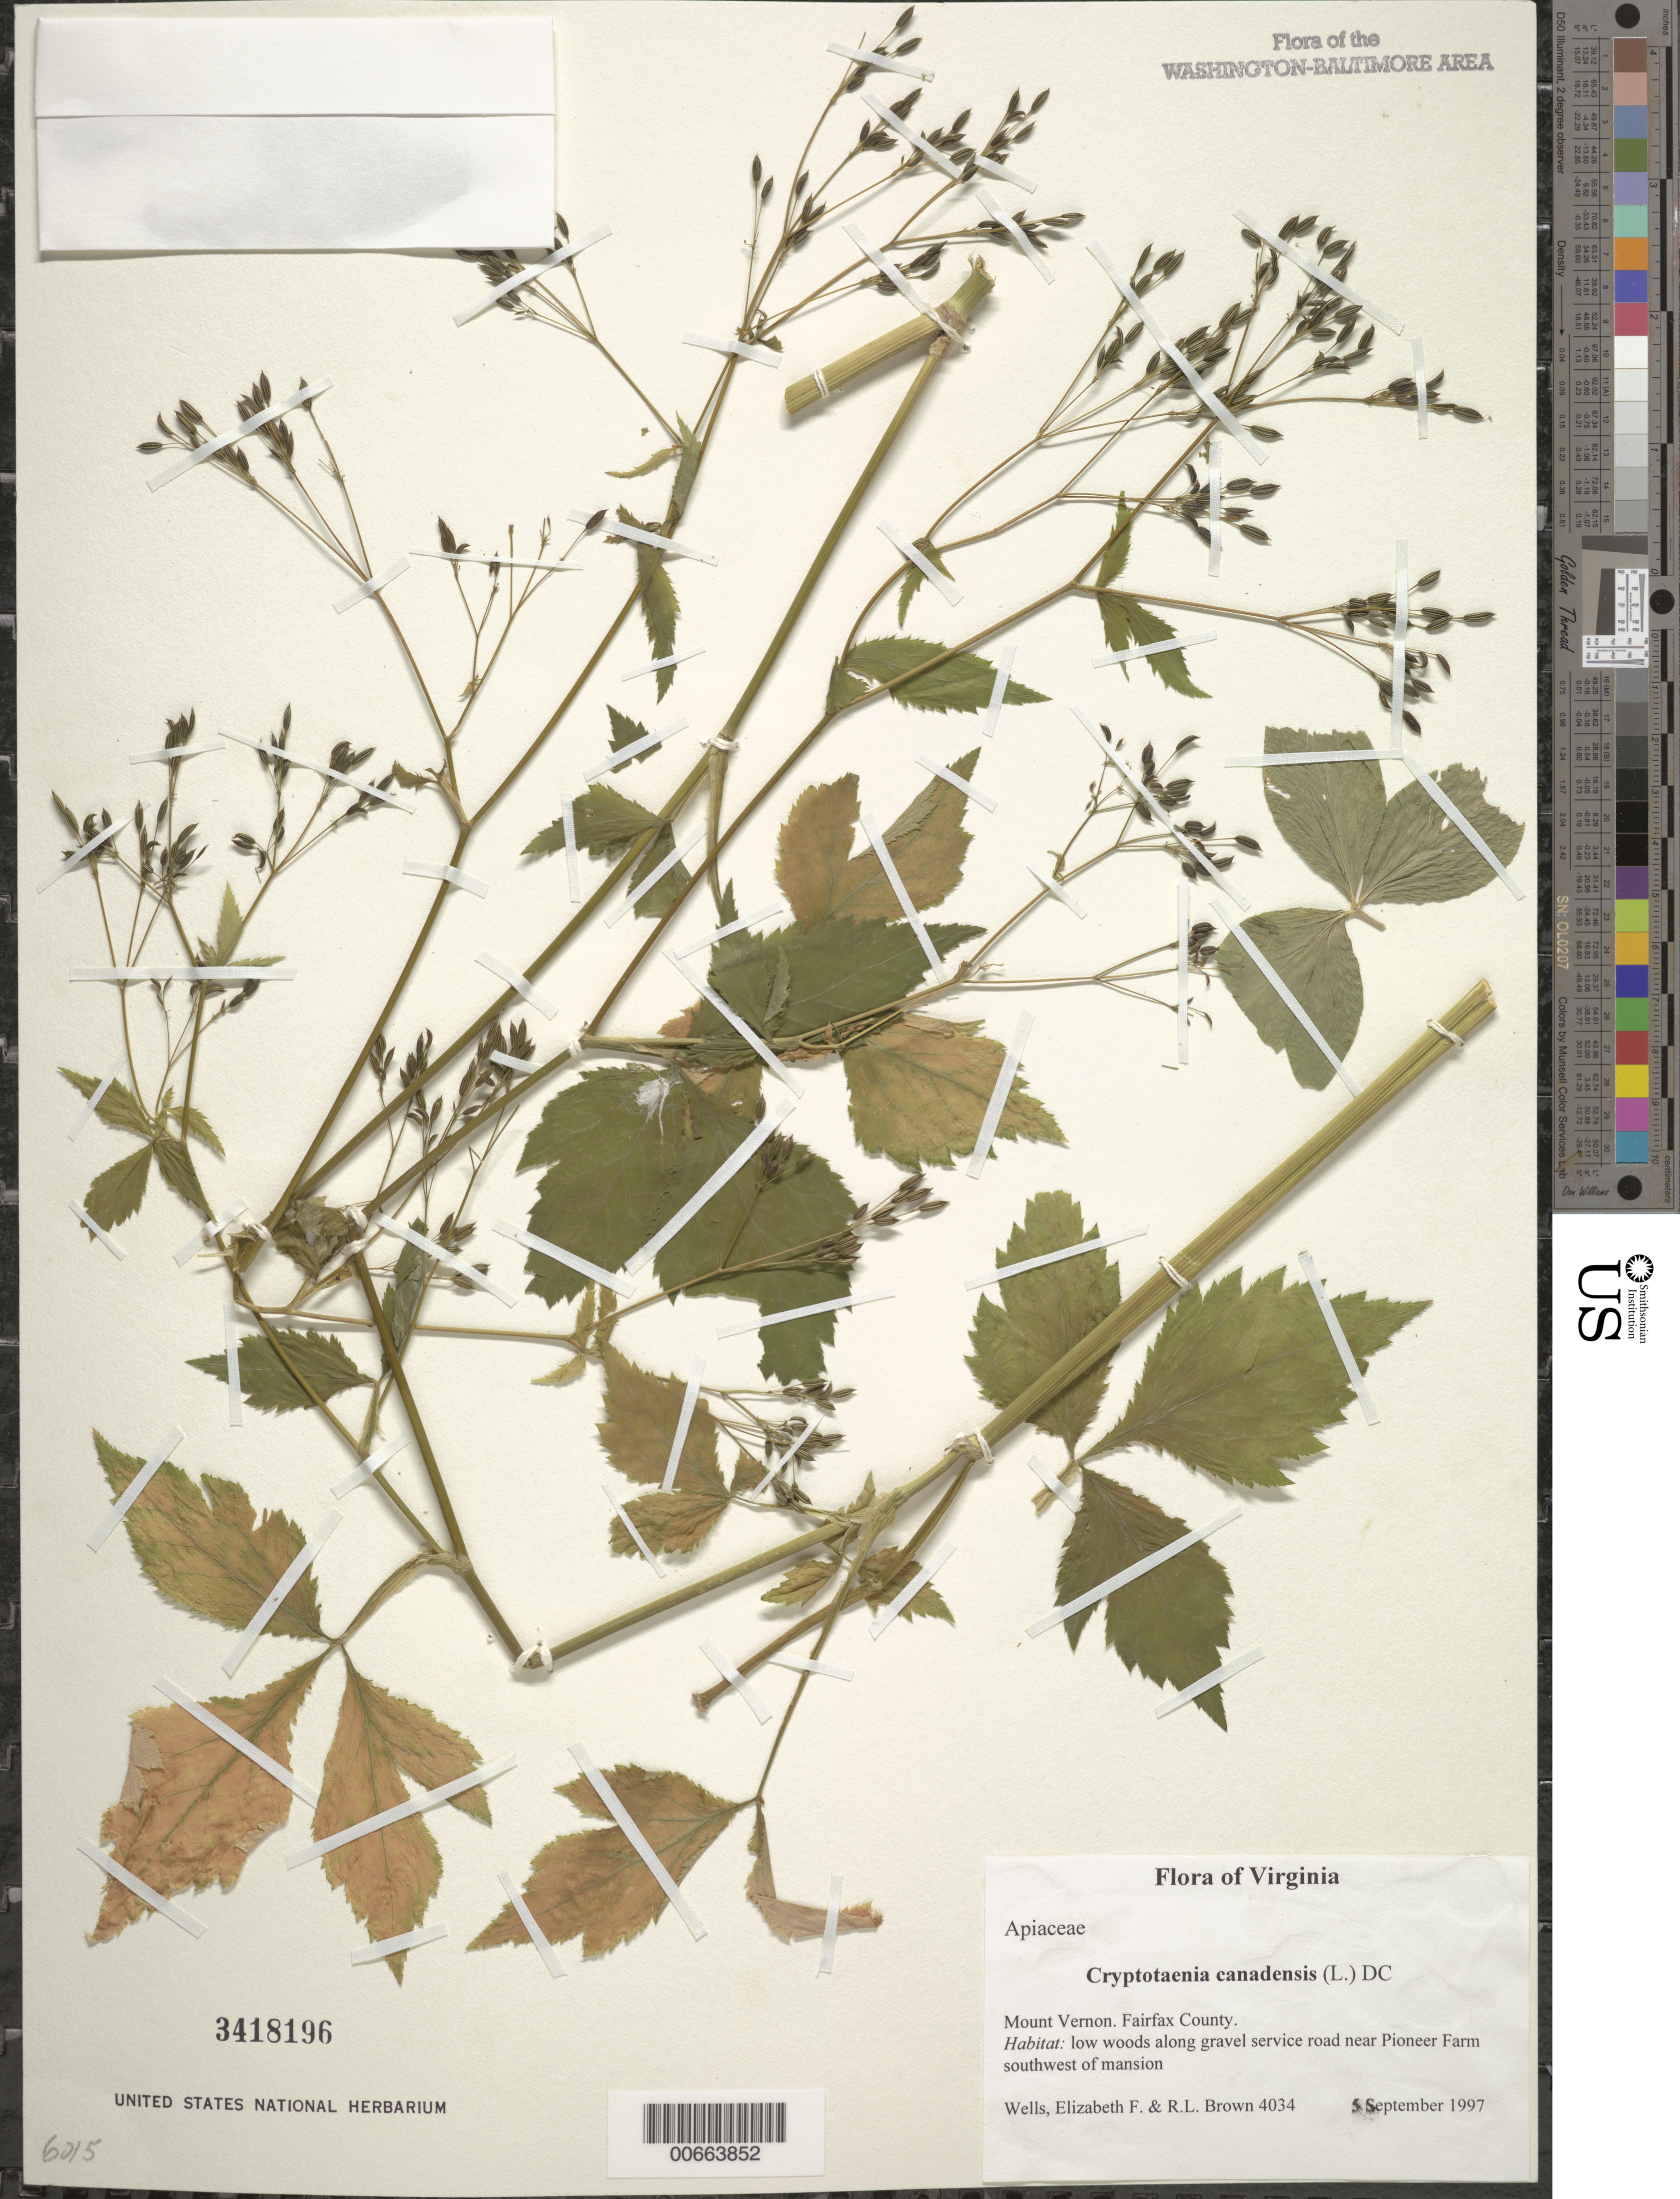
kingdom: Plantae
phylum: Tracheophyta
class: Magnoliopsida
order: Apiales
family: Apiaceae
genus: Cryptotaenia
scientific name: Cryptotaenia canadensis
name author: (L.) DC.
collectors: E. F. Wells & R. L. Brown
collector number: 4034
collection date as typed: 05 Sep 1997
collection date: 1997-09-05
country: United States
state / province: Virginia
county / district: Fairfax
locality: Mount Vernon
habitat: low woods along gravel service road near Pioneer Farm southwest of mansion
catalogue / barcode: US 3418196